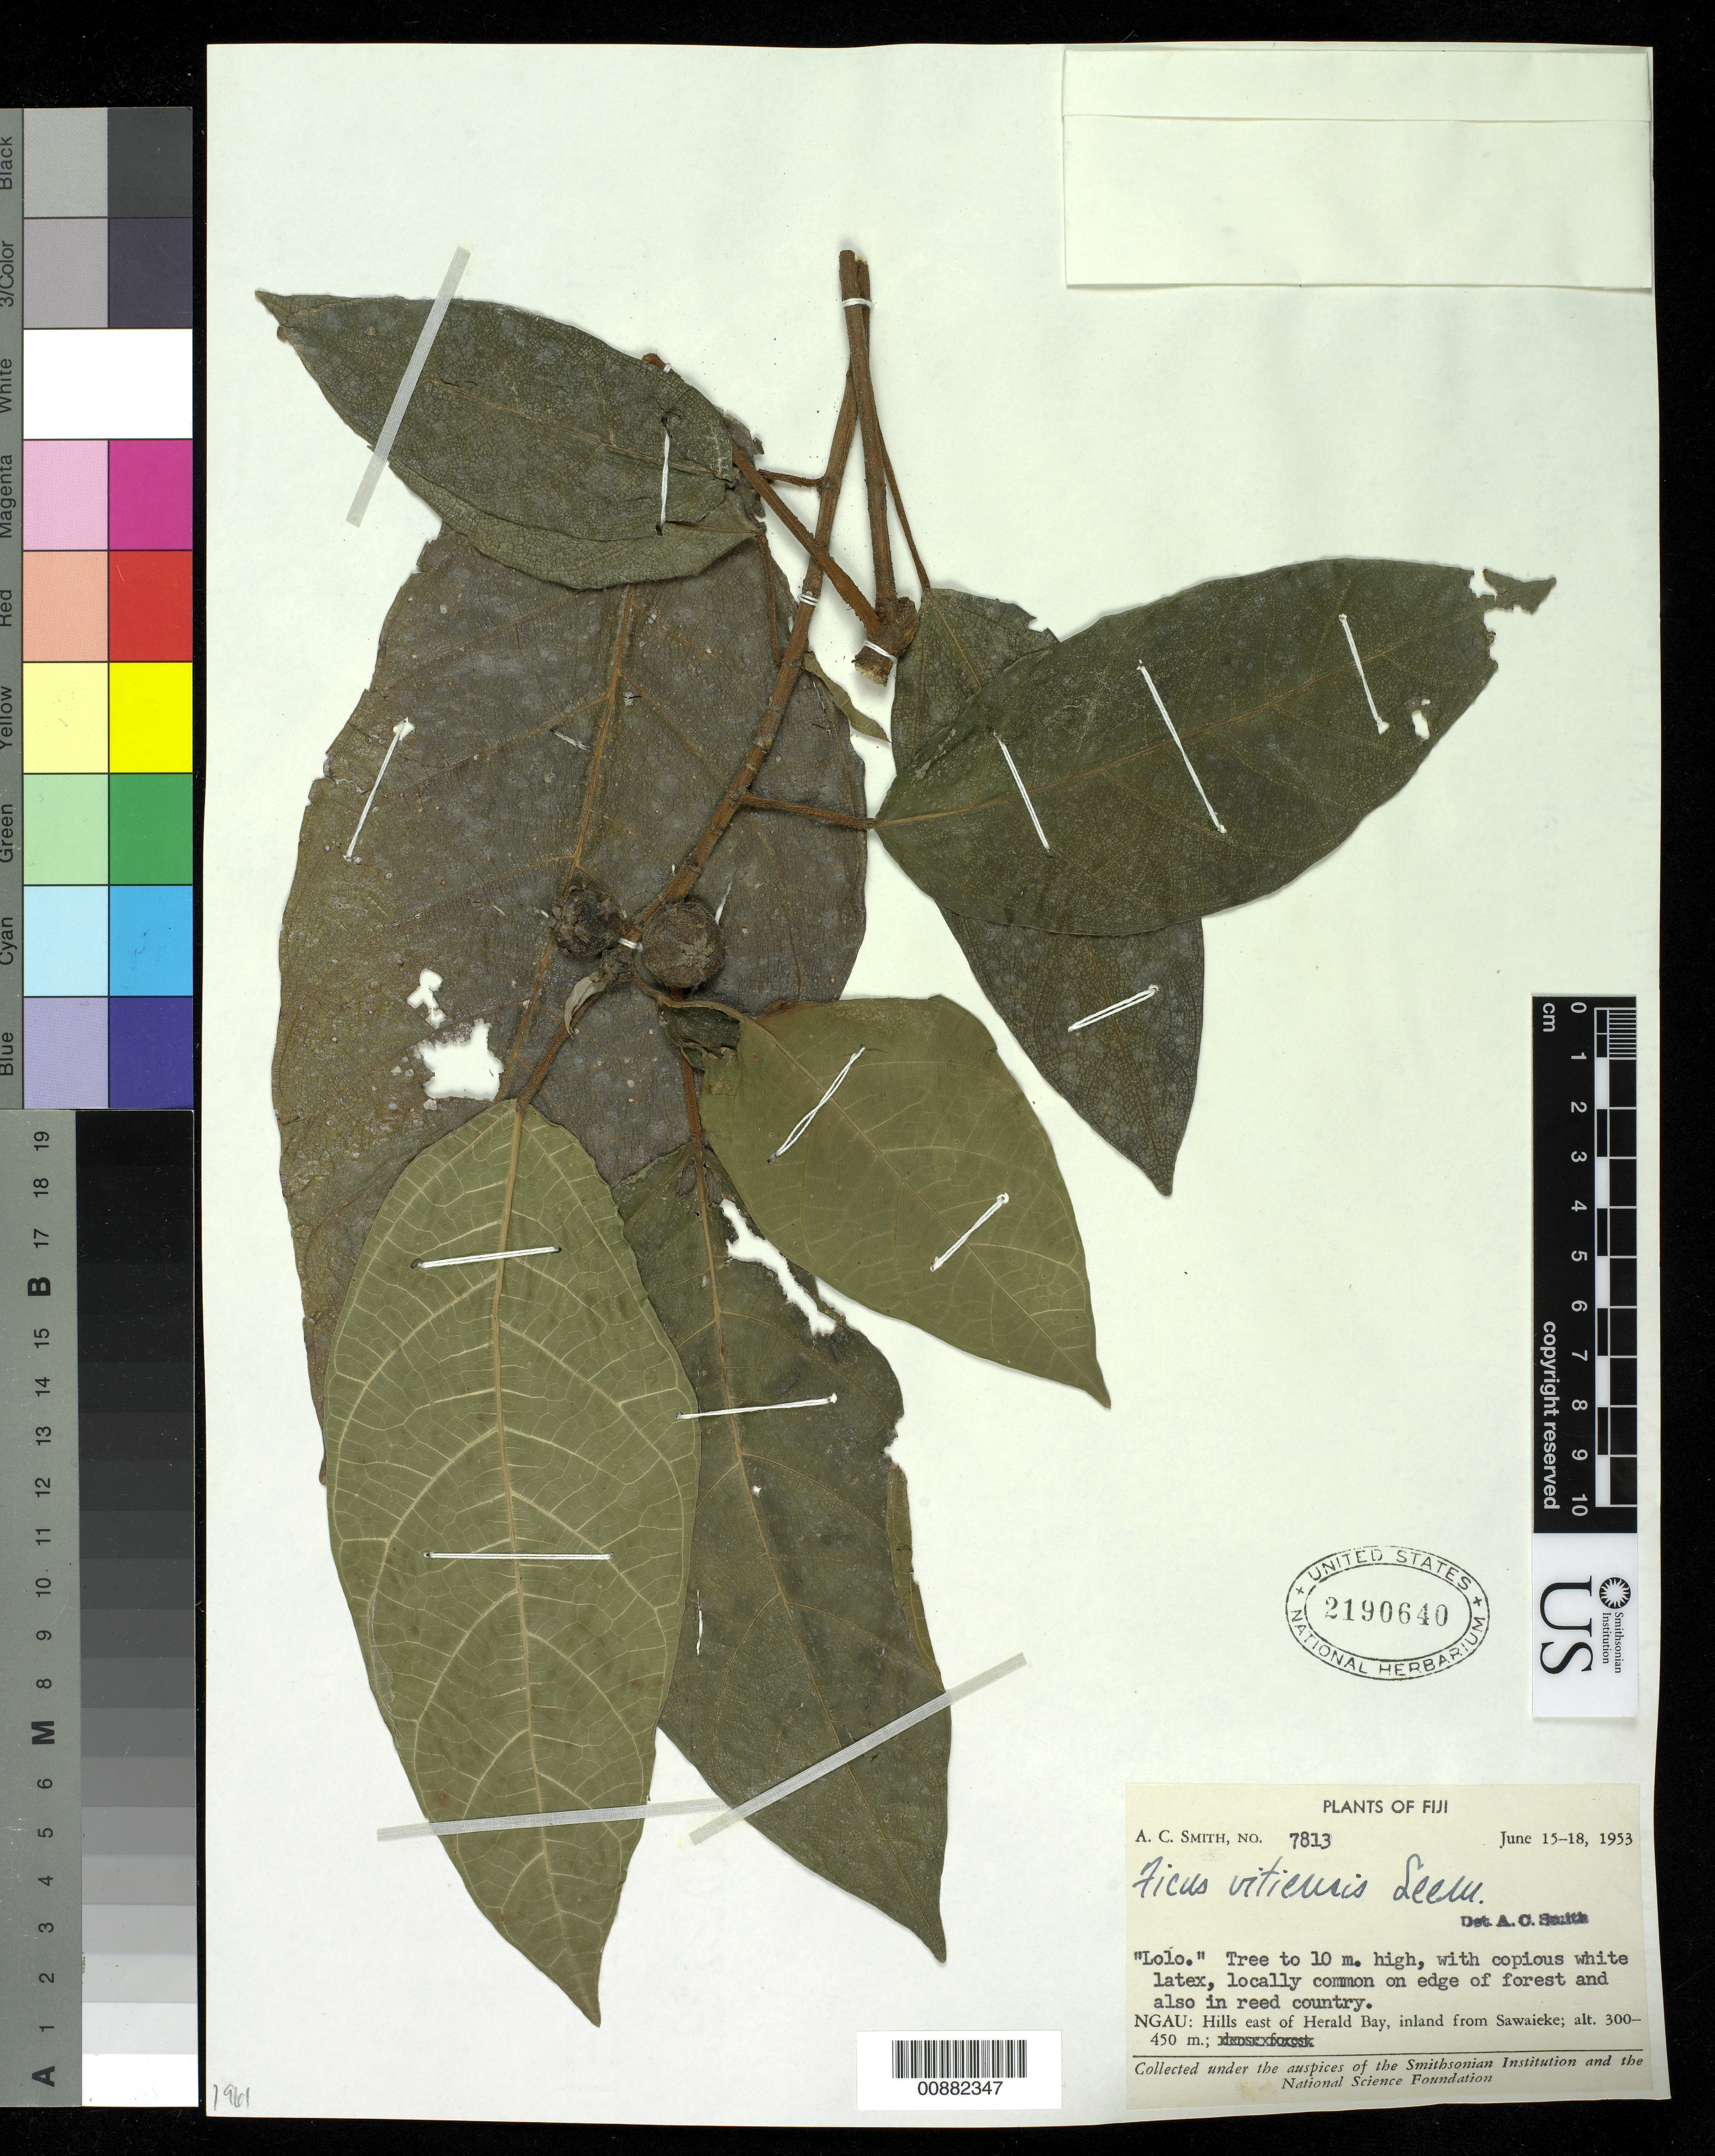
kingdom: Plantae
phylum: Tracheophyta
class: Magnoliopsida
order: Rosales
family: Moraceae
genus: Ficus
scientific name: Ficus vitiensis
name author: Seem.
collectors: C. A. Smith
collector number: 7813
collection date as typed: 15 Jun 1953 to 18 Jun 1953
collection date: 1953-06-15/1953-06-18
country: Fiji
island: Gau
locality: Hills E of Hearld Bay, inland from Sawaieke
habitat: Edge of forest and also in reed country.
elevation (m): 300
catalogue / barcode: US 2190640